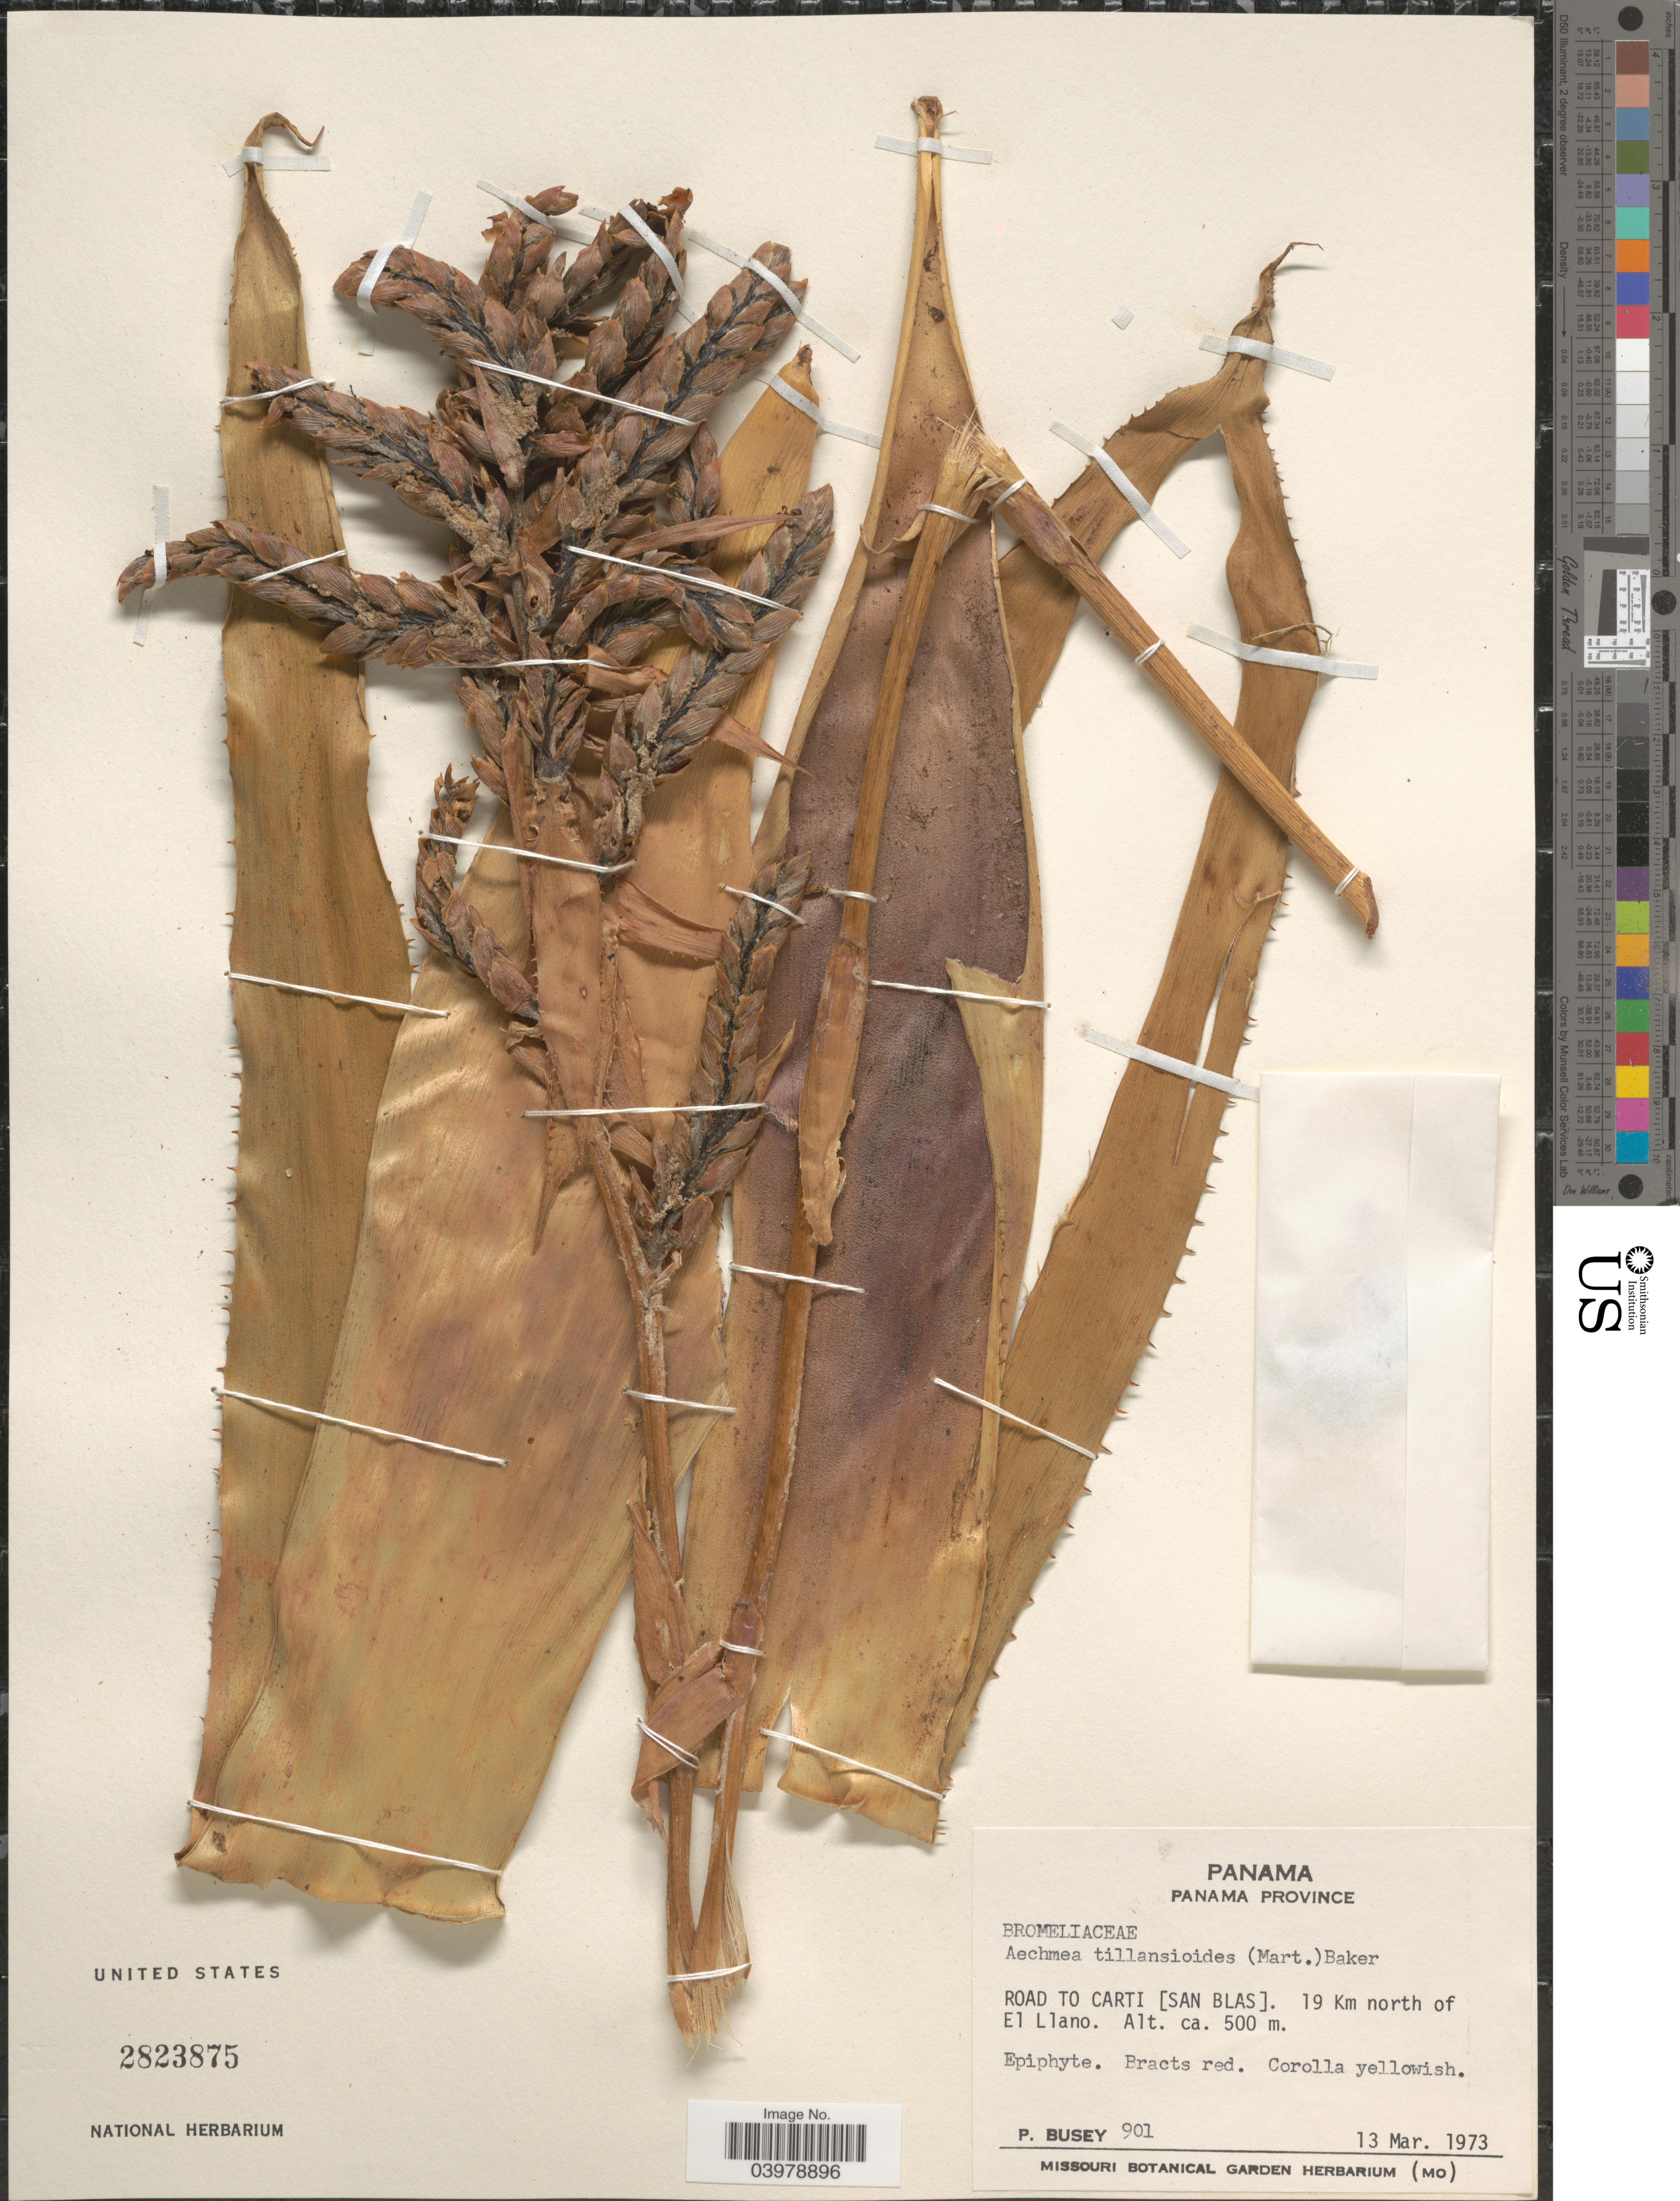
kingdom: Plantae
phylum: Tracheophyta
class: Liliopsida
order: Poales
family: Bromeliaceae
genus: Aechmea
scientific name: Aechmea tillandsioides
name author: (Mart. ex Schult. & Schult. f.) Baker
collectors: P. Busey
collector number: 901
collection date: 1973-03-13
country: Panama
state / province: Panamá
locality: Road to Carti [San Blas]. 19 Km north of El Llano.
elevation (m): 500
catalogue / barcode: US 2823875